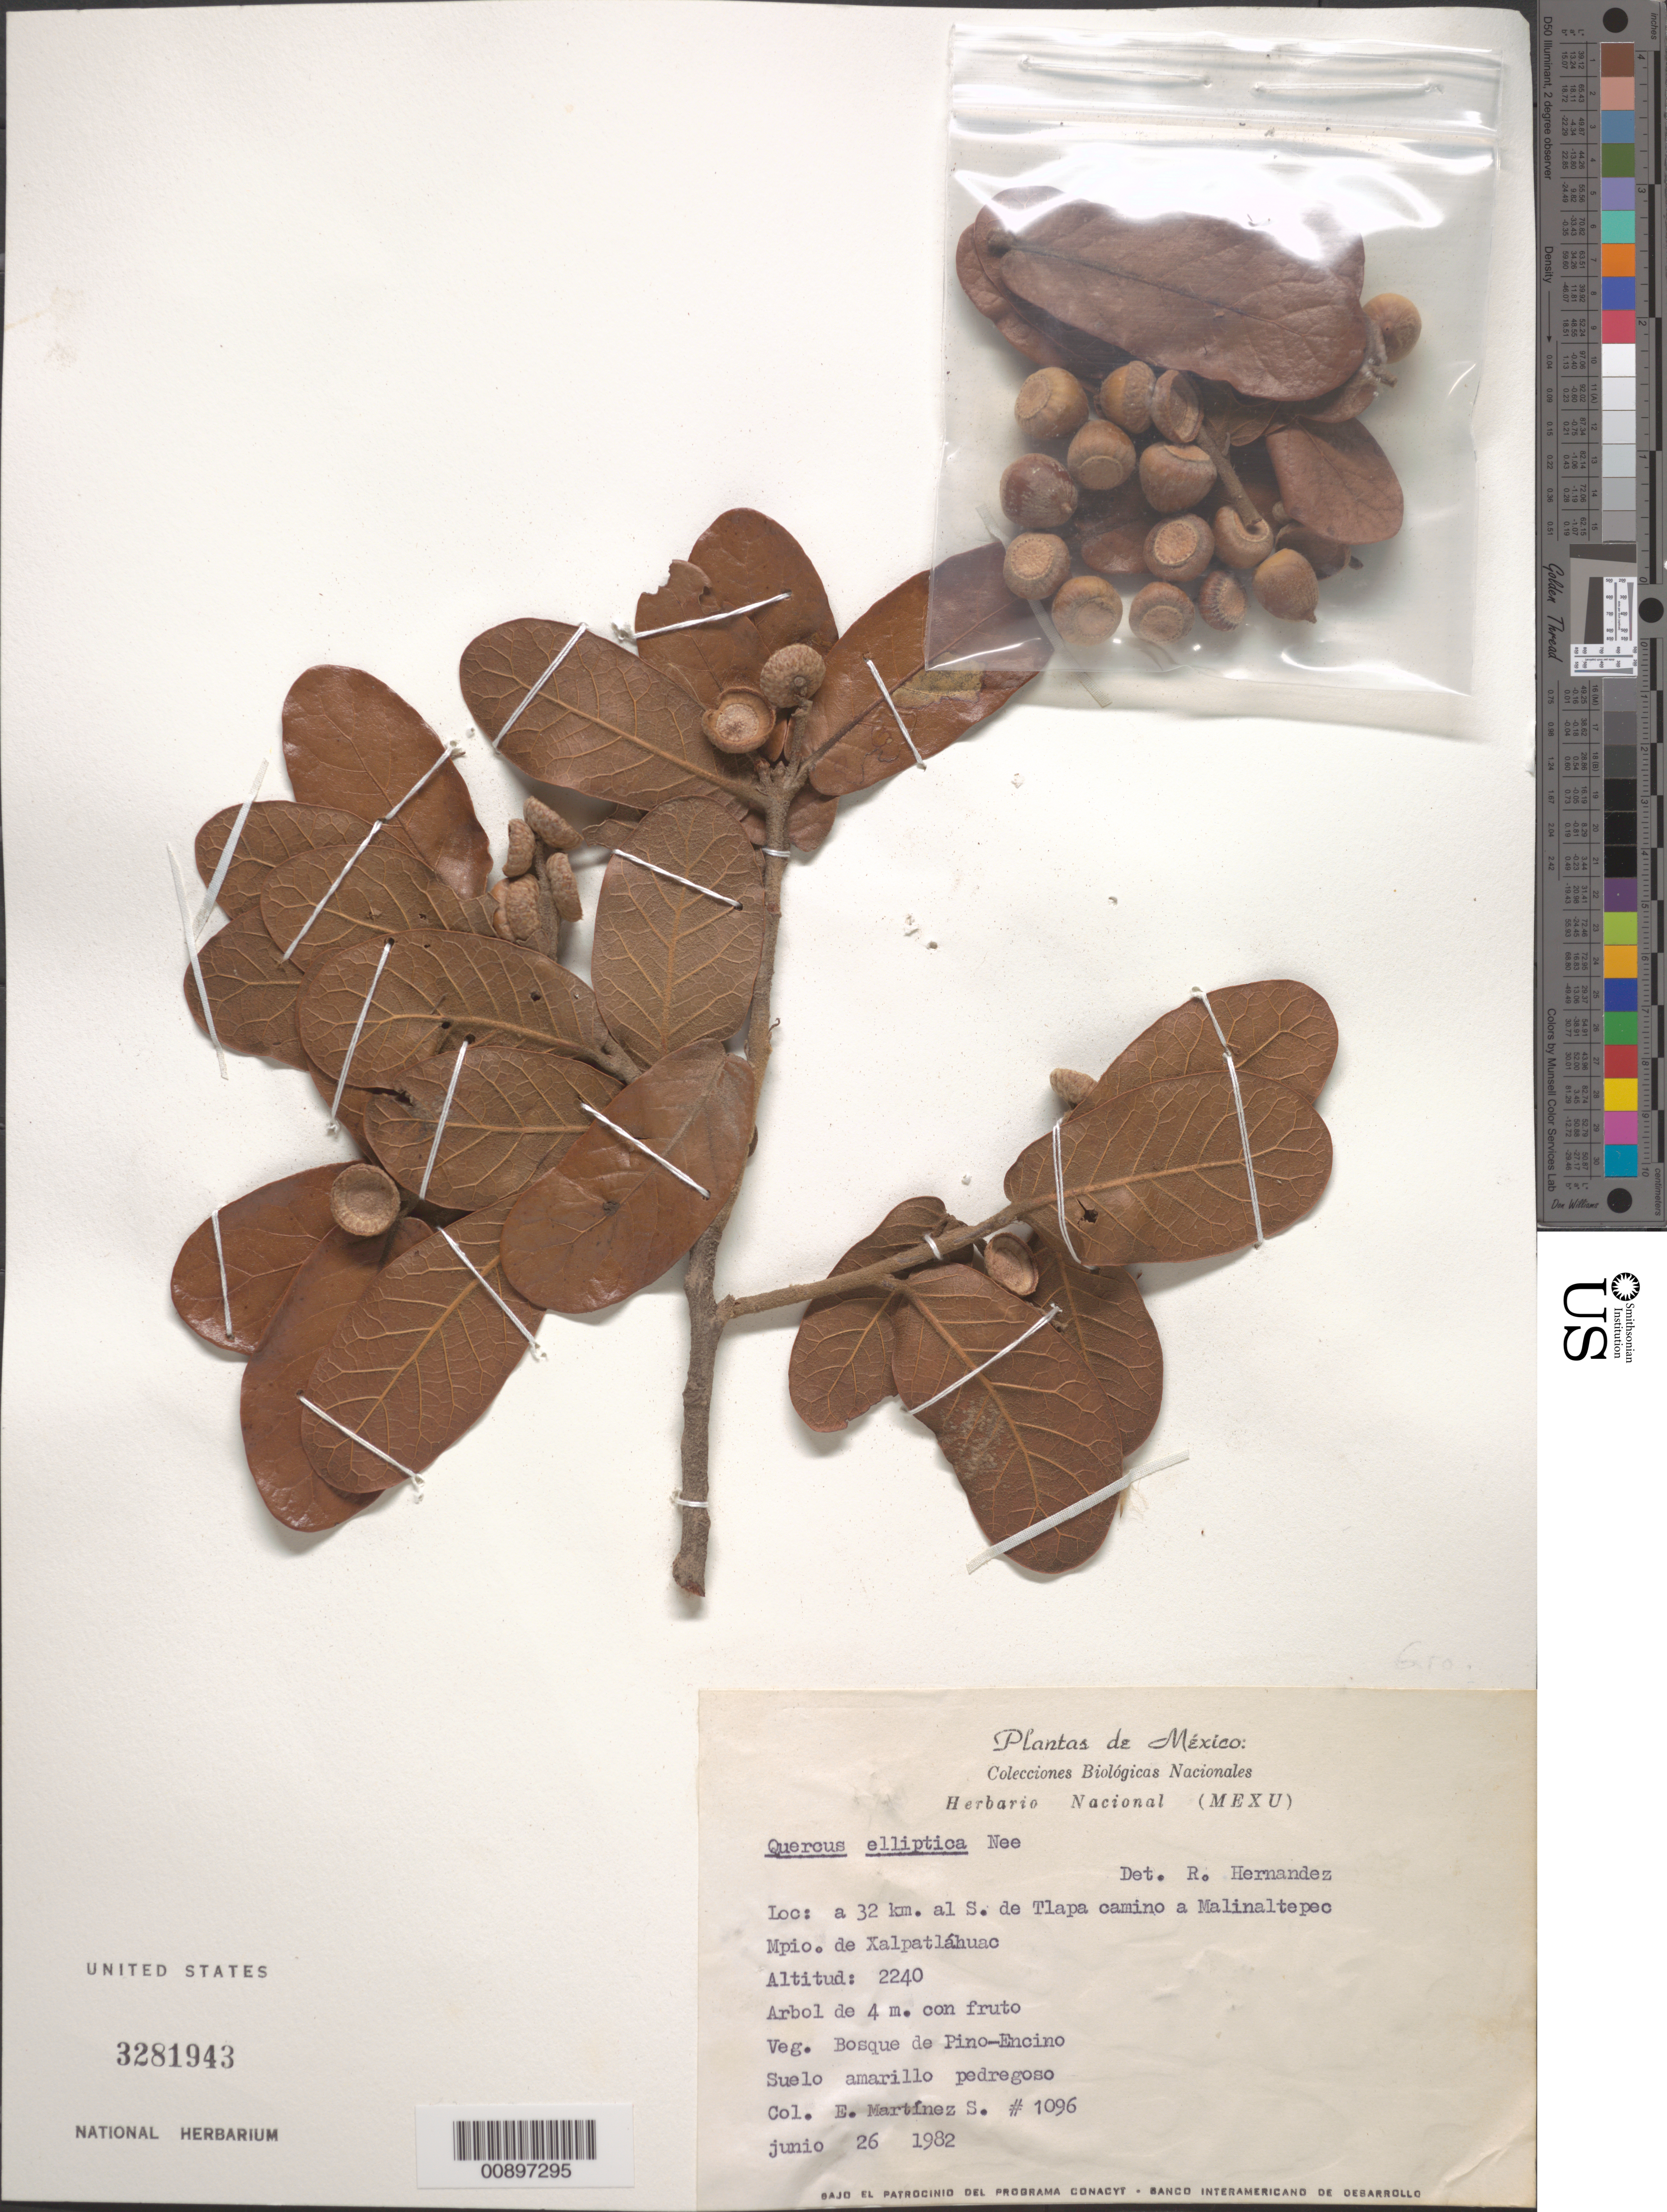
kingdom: Plantae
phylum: Tracheophyta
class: Magnoliopsida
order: Fagales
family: Fagaceae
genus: Quercus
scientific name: Quercus elliptica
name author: Née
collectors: E. M. Martínez S.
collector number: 1096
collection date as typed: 26 Jun 1982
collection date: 1982-06-26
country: Mexico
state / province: Guerrero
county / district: Xalpatláhuac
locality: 32 km al S de Tlapa camino a Malinaltepec, Mpio. de Xalpatláhuac, Guerrero.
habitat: Bosque de Pino-Encino. Suelo amarillo pedregoso.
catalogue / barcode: US 3281943